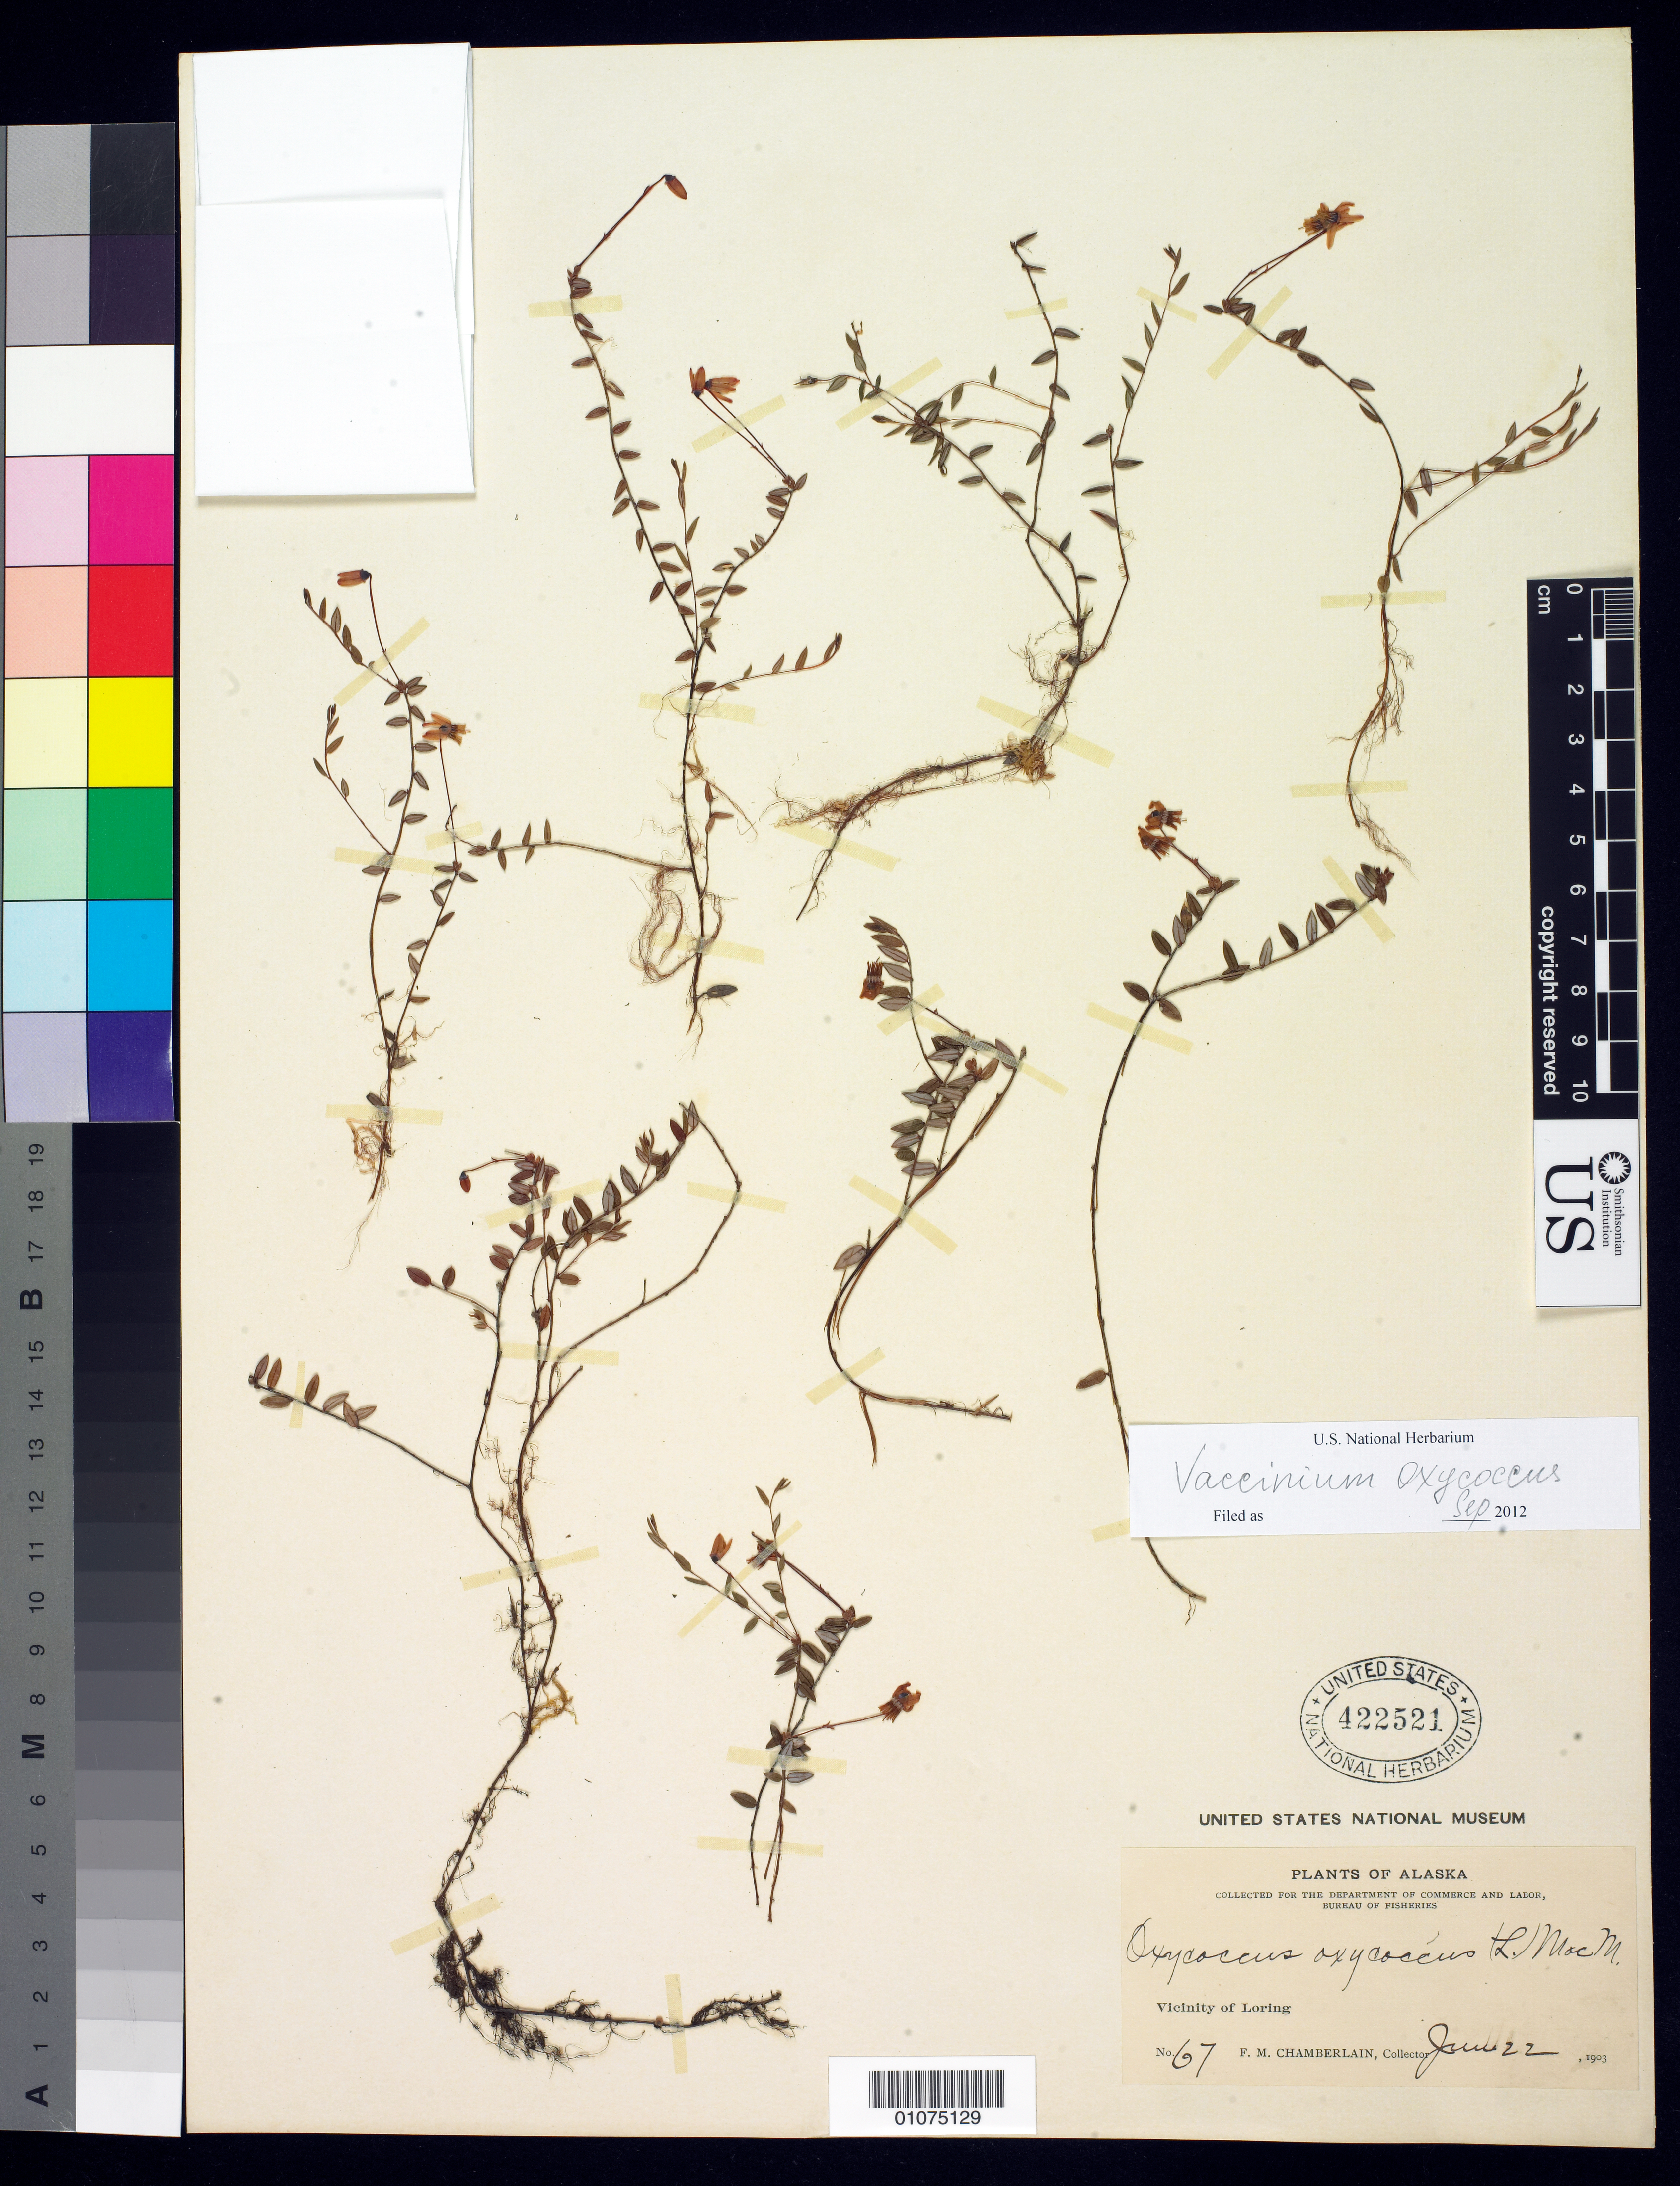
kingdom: Plantae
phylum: Tracheophyta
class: Magnoliopsida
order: Ericales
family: Ericaceae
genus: Vaccinium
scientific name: Vaccinium oxycoccos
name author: L.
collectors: F. Chamberlain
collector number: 67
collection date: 1903-06-22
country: United States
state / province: Alaska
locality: Vicinity of Loring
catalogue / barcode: US 422521